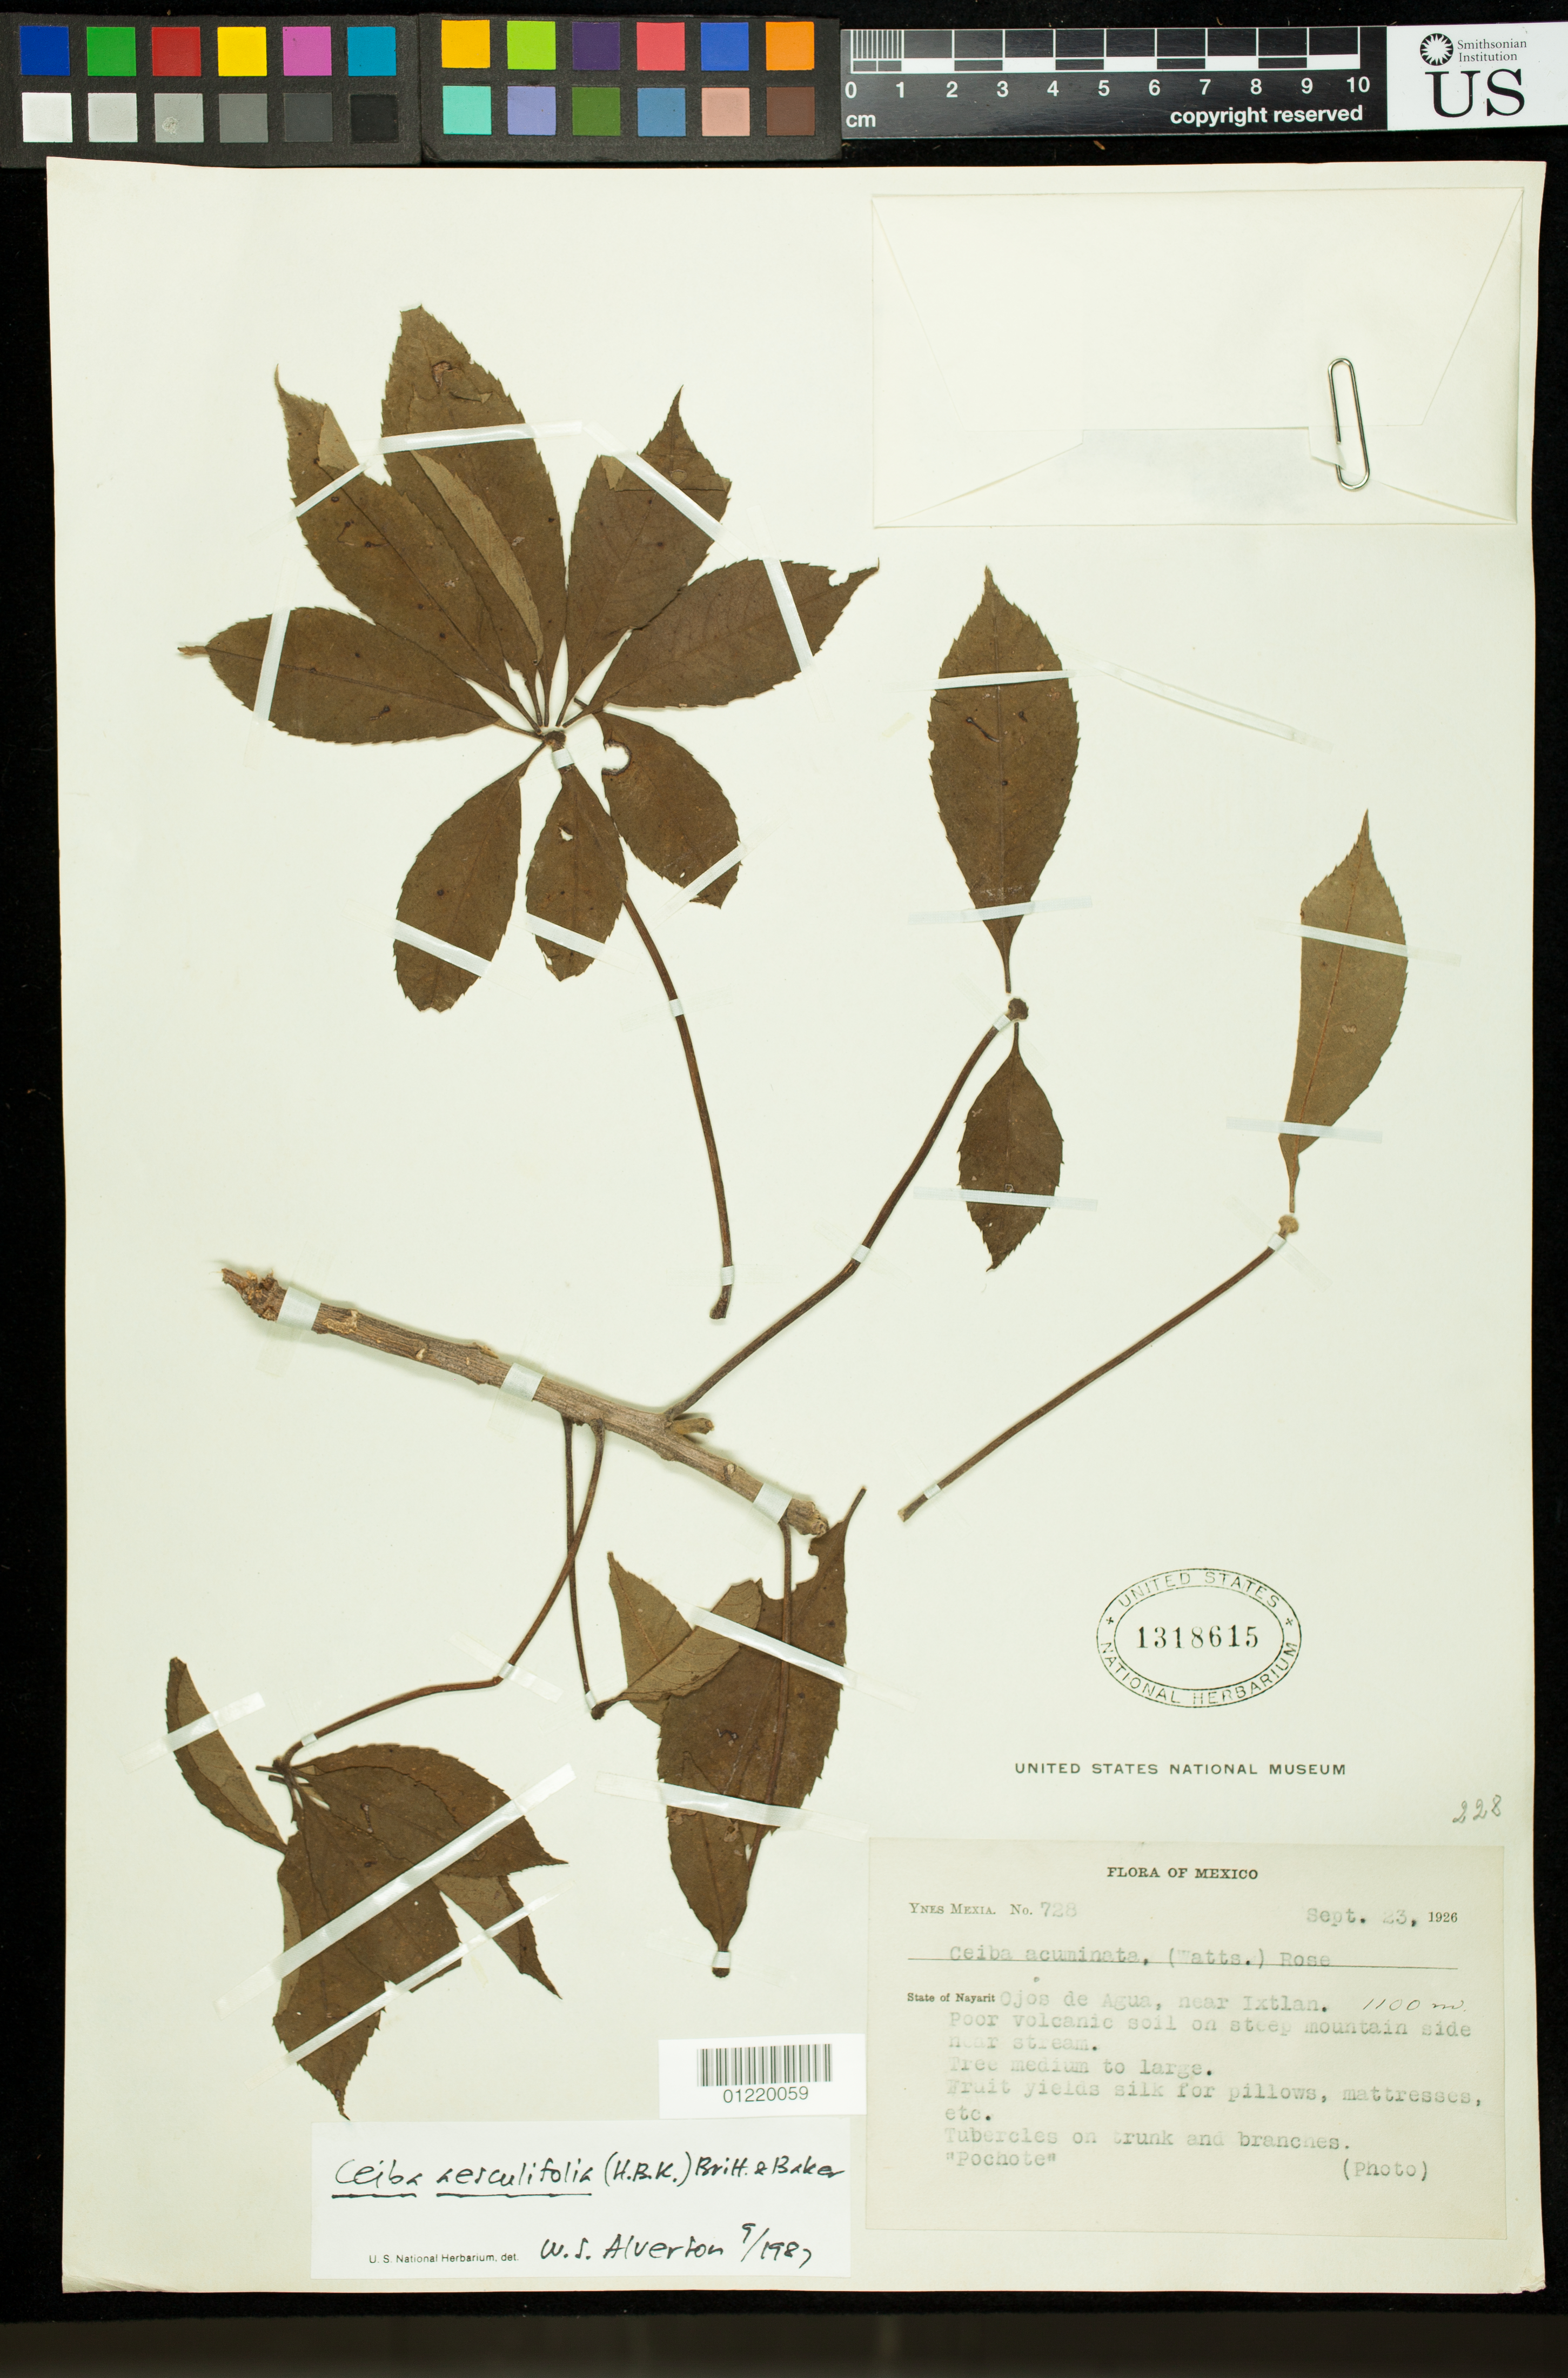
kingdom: Plantae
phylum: Tracheophyta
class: Magnoliopsida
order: Malvales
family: Malvaceae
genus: Ceiba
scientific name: Ceiba aesculifolia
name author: (Kunth) Britten & Baker f.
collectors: Y. Mexia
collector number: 728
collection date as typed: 9/23/1926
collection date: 1926-09-23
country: Mexico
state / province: Nayarit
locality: State of Nayarit, Ojos de Aqua, near Ixtlan.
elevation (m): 1100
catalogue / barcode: US 1318615